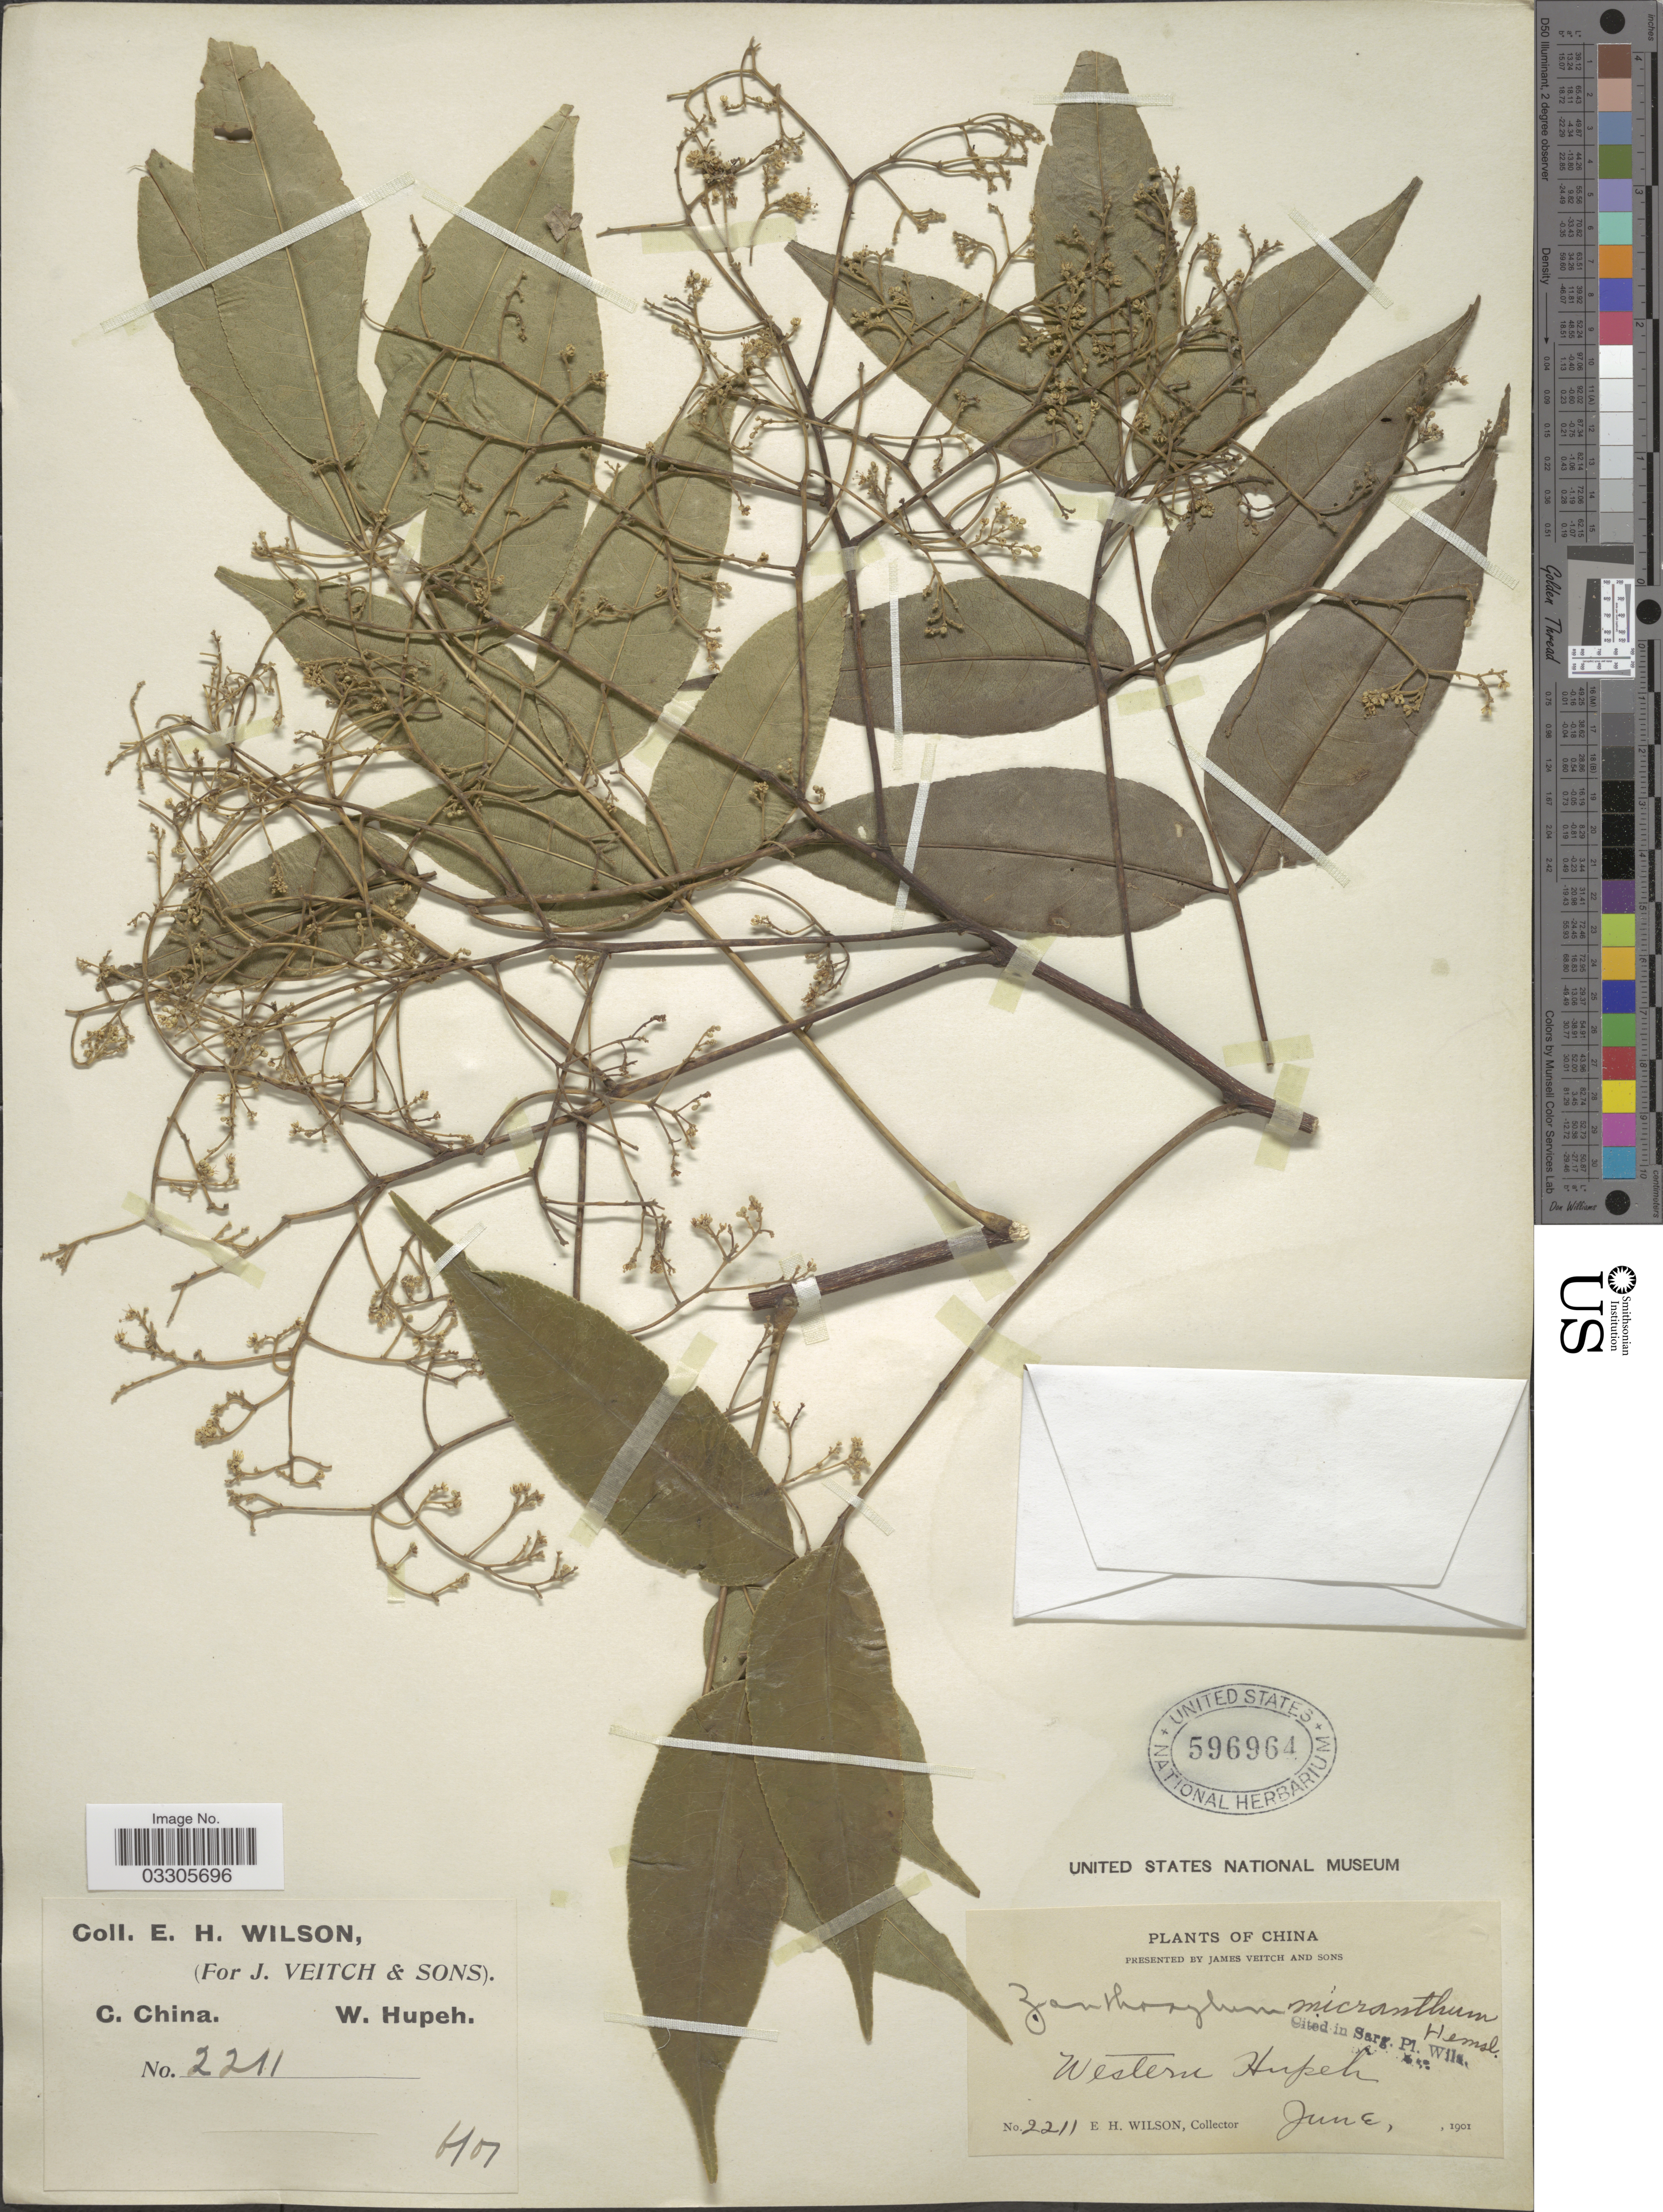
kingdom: Plantae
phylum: Tracheophyta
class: Magnoliopsida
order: Sapindales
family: Rutaceae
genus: Zanthoxylum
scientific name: Zanthoxylum micranthum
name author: Hemsl.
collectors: E. Wilson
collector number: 2211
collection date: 1901-06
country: China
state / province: Hubei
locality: C. China, Western Hupeh.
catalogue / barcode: US 596964